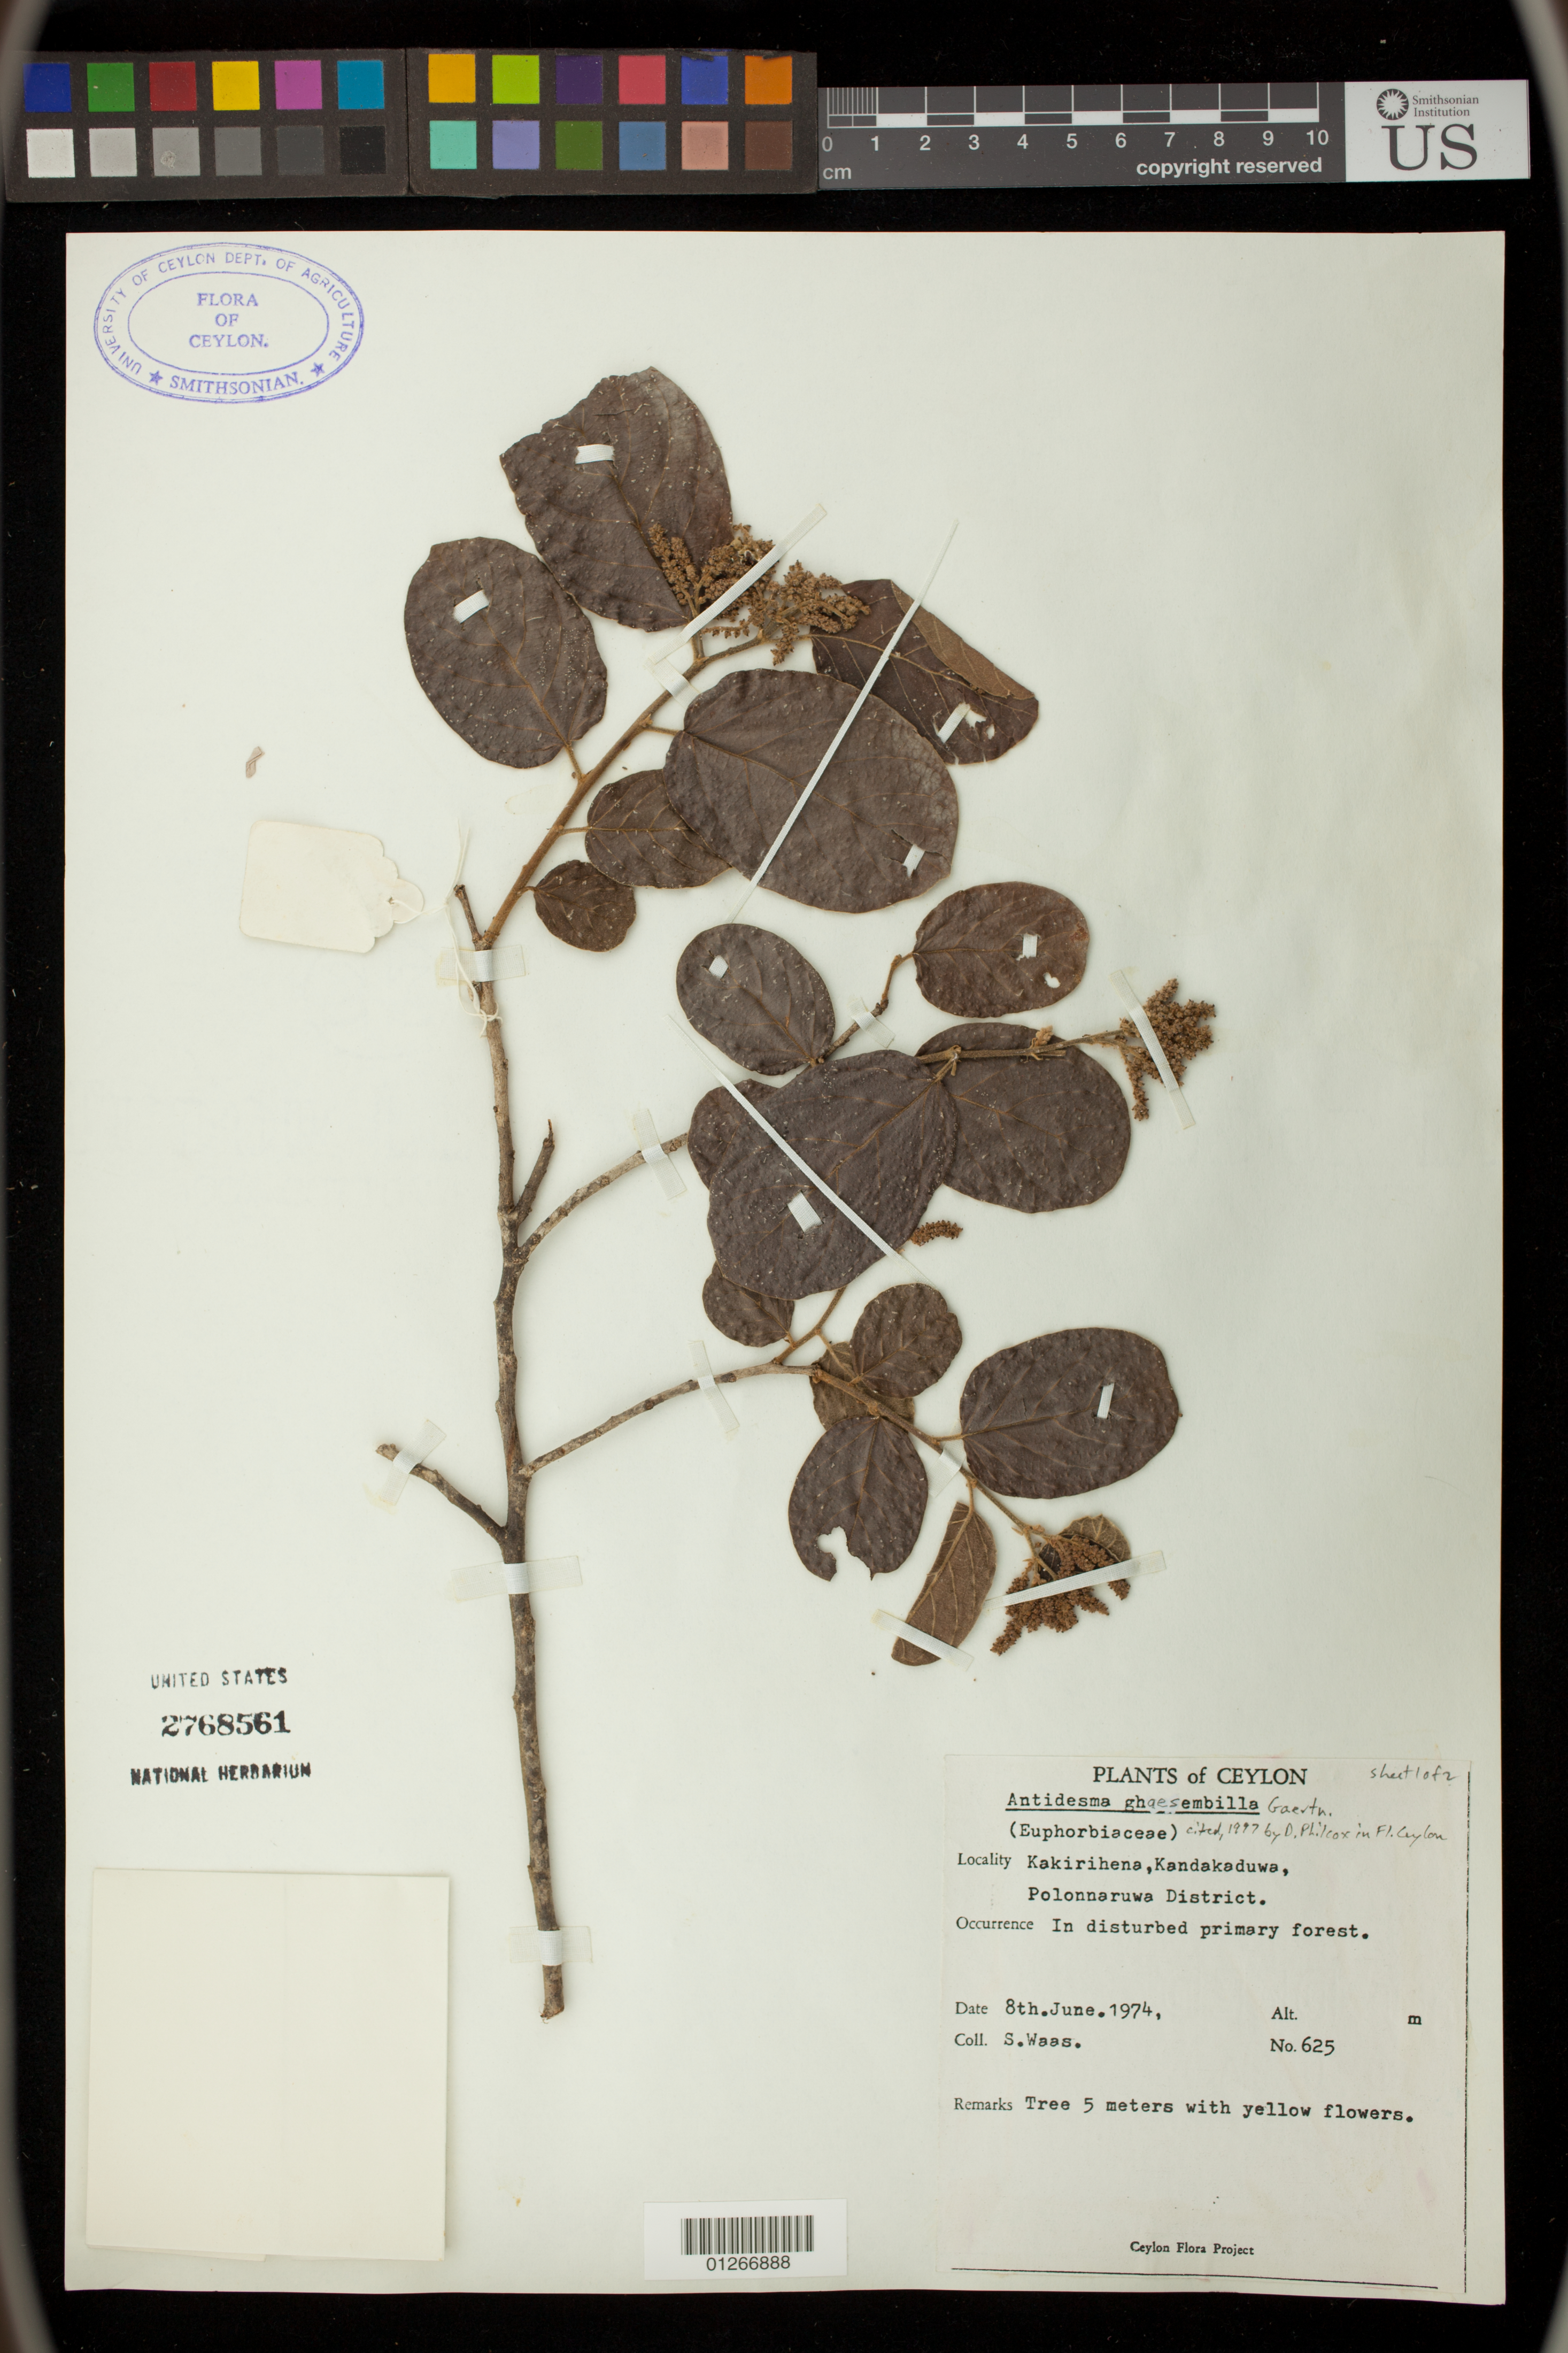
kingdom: Plantae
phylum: Tracheophyta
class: Magnoliopsida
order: Malpighiales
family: Phyllanthaceae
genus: Antidesma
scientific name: Antidesma ghaesembilla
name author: Gaertn.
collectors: S. Waas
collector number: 625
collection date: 1974-06-08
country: Sri Lanka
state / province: North Central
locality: Kakirihena, Kandakaduwa.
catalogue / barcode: US 2768561